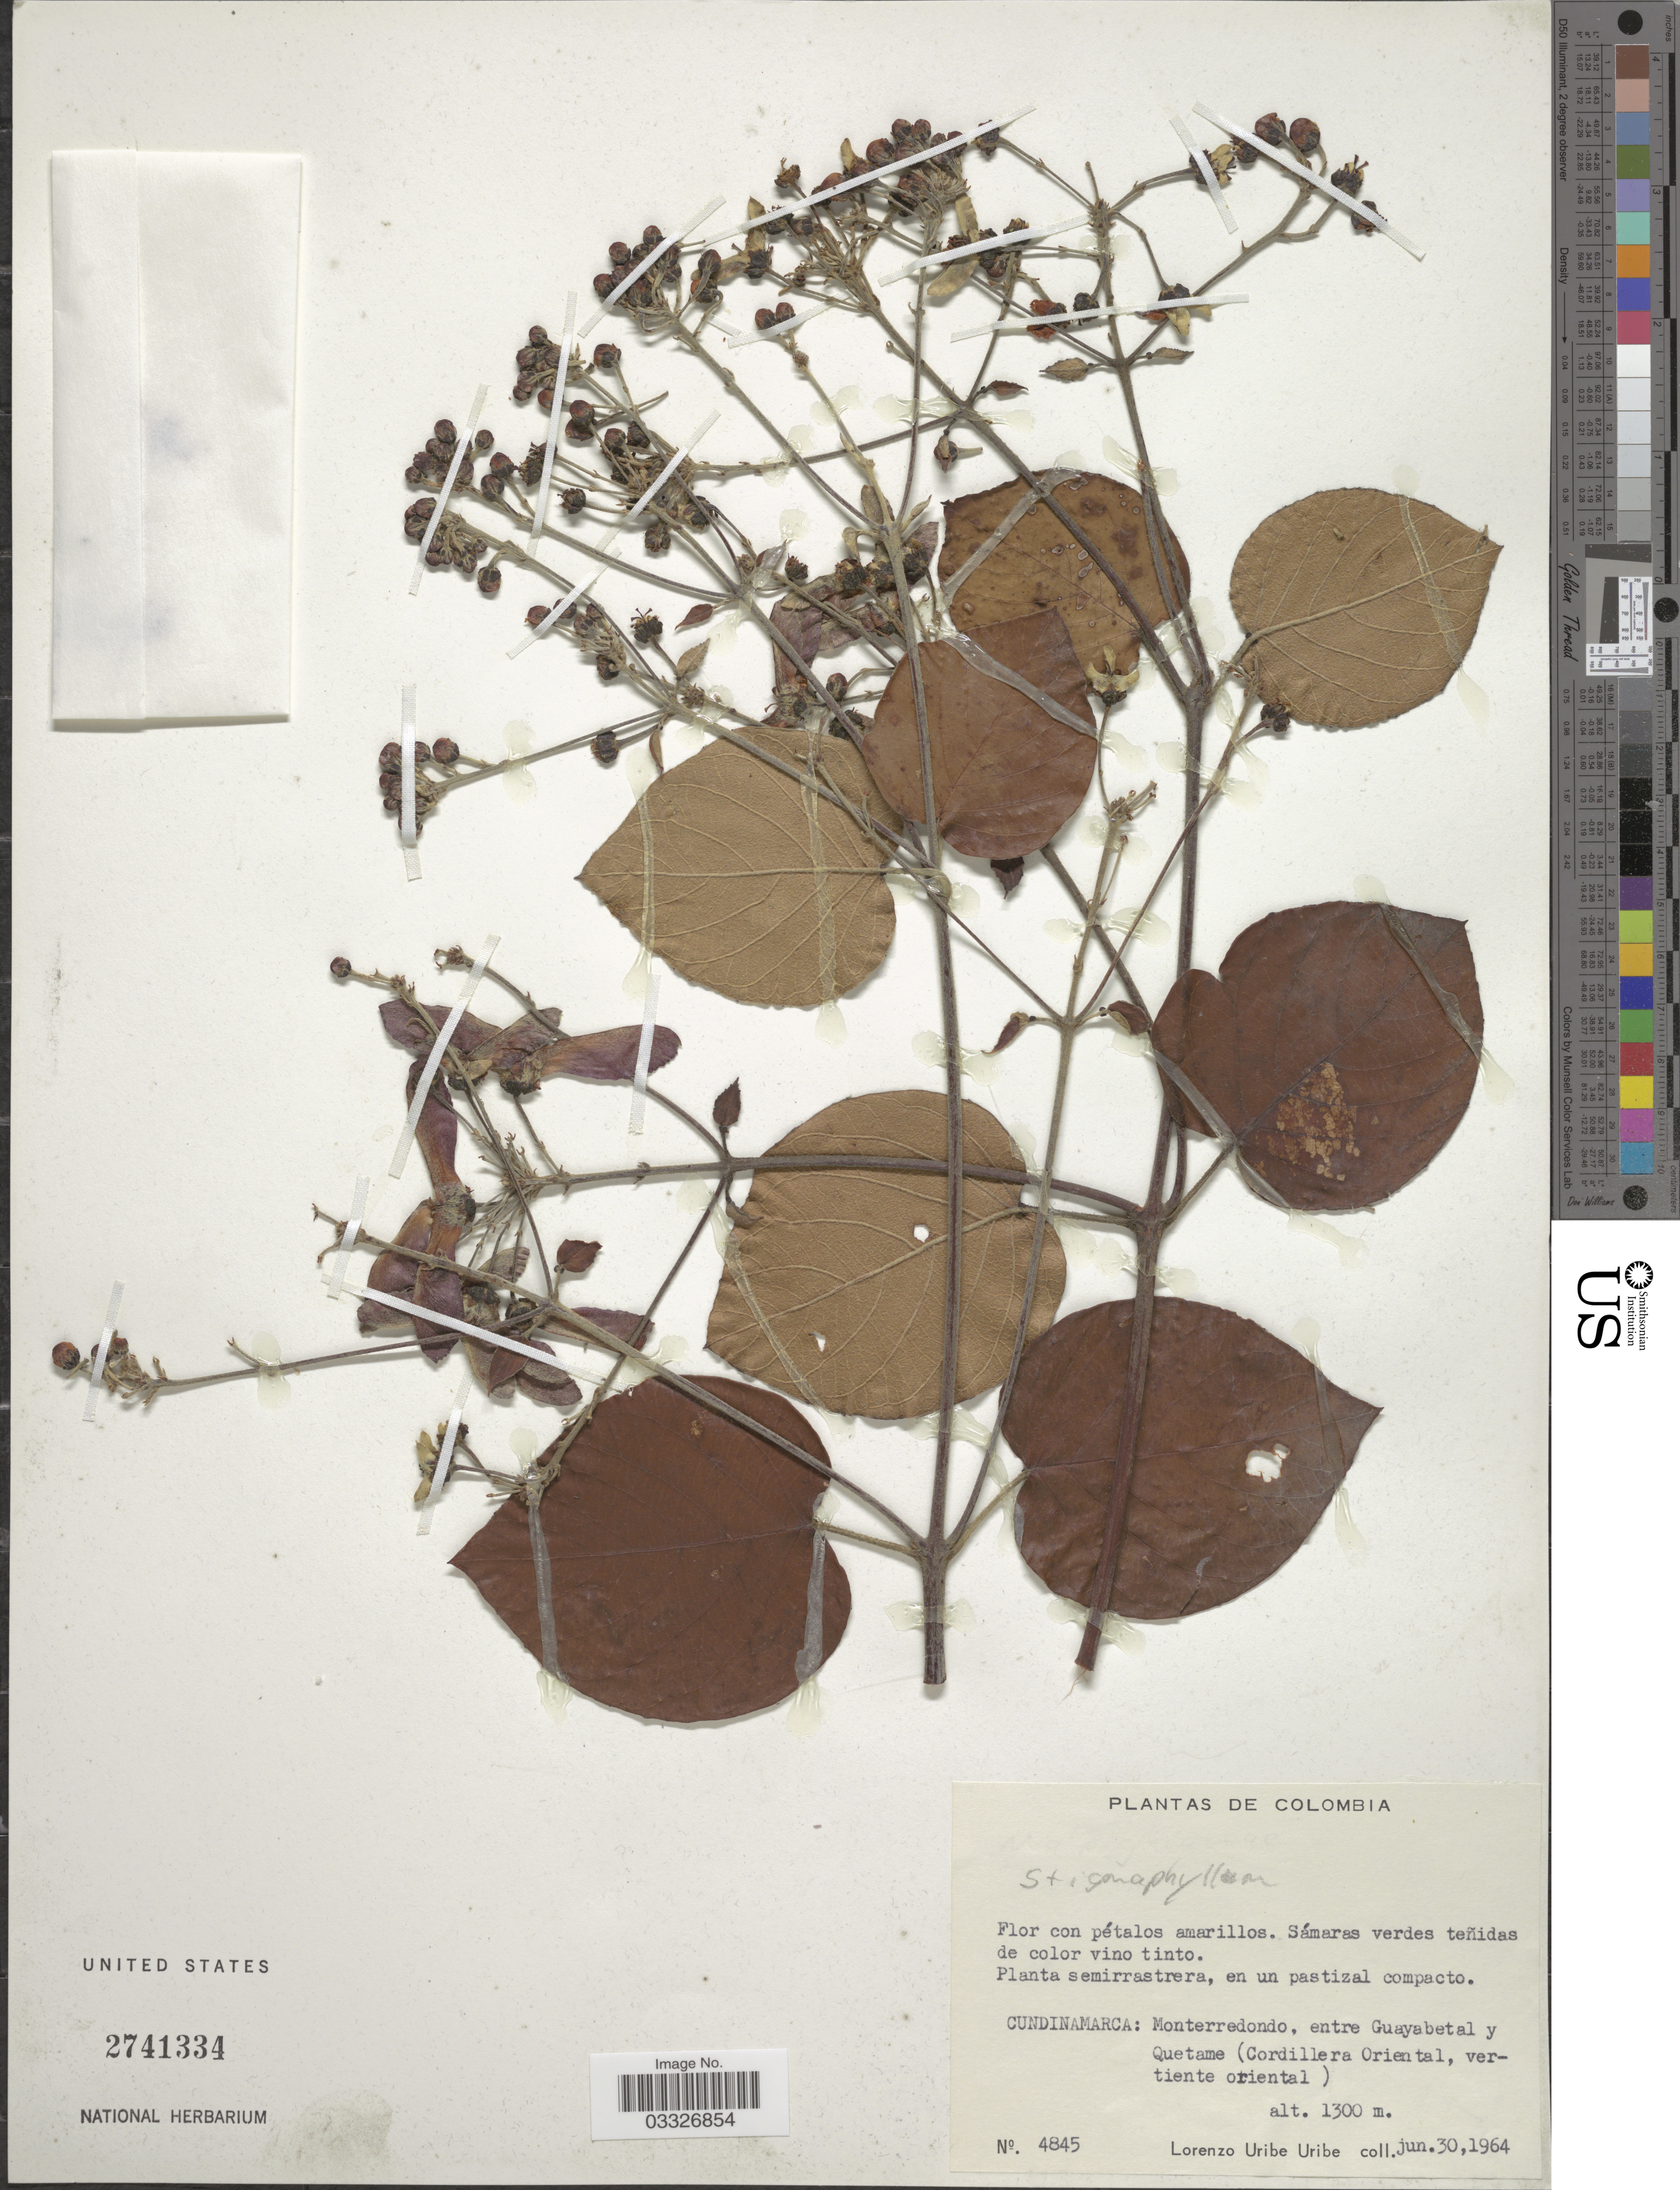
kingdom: Plantae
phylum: Tracheophyta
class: Magnoliopsida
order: Malpighiales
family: Malpighiaceae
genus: Stigmaphyllon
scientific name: Stigmaphyllon sp.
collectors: L. Uribe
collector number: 4845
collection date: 1964-06-30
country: Colombia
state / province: Cundinamarca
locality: Monterredondo, entre Guayabetal y Quetame (Cordillera Oriental, vertiente oriental).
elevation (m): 1300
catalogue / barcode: US 2741334